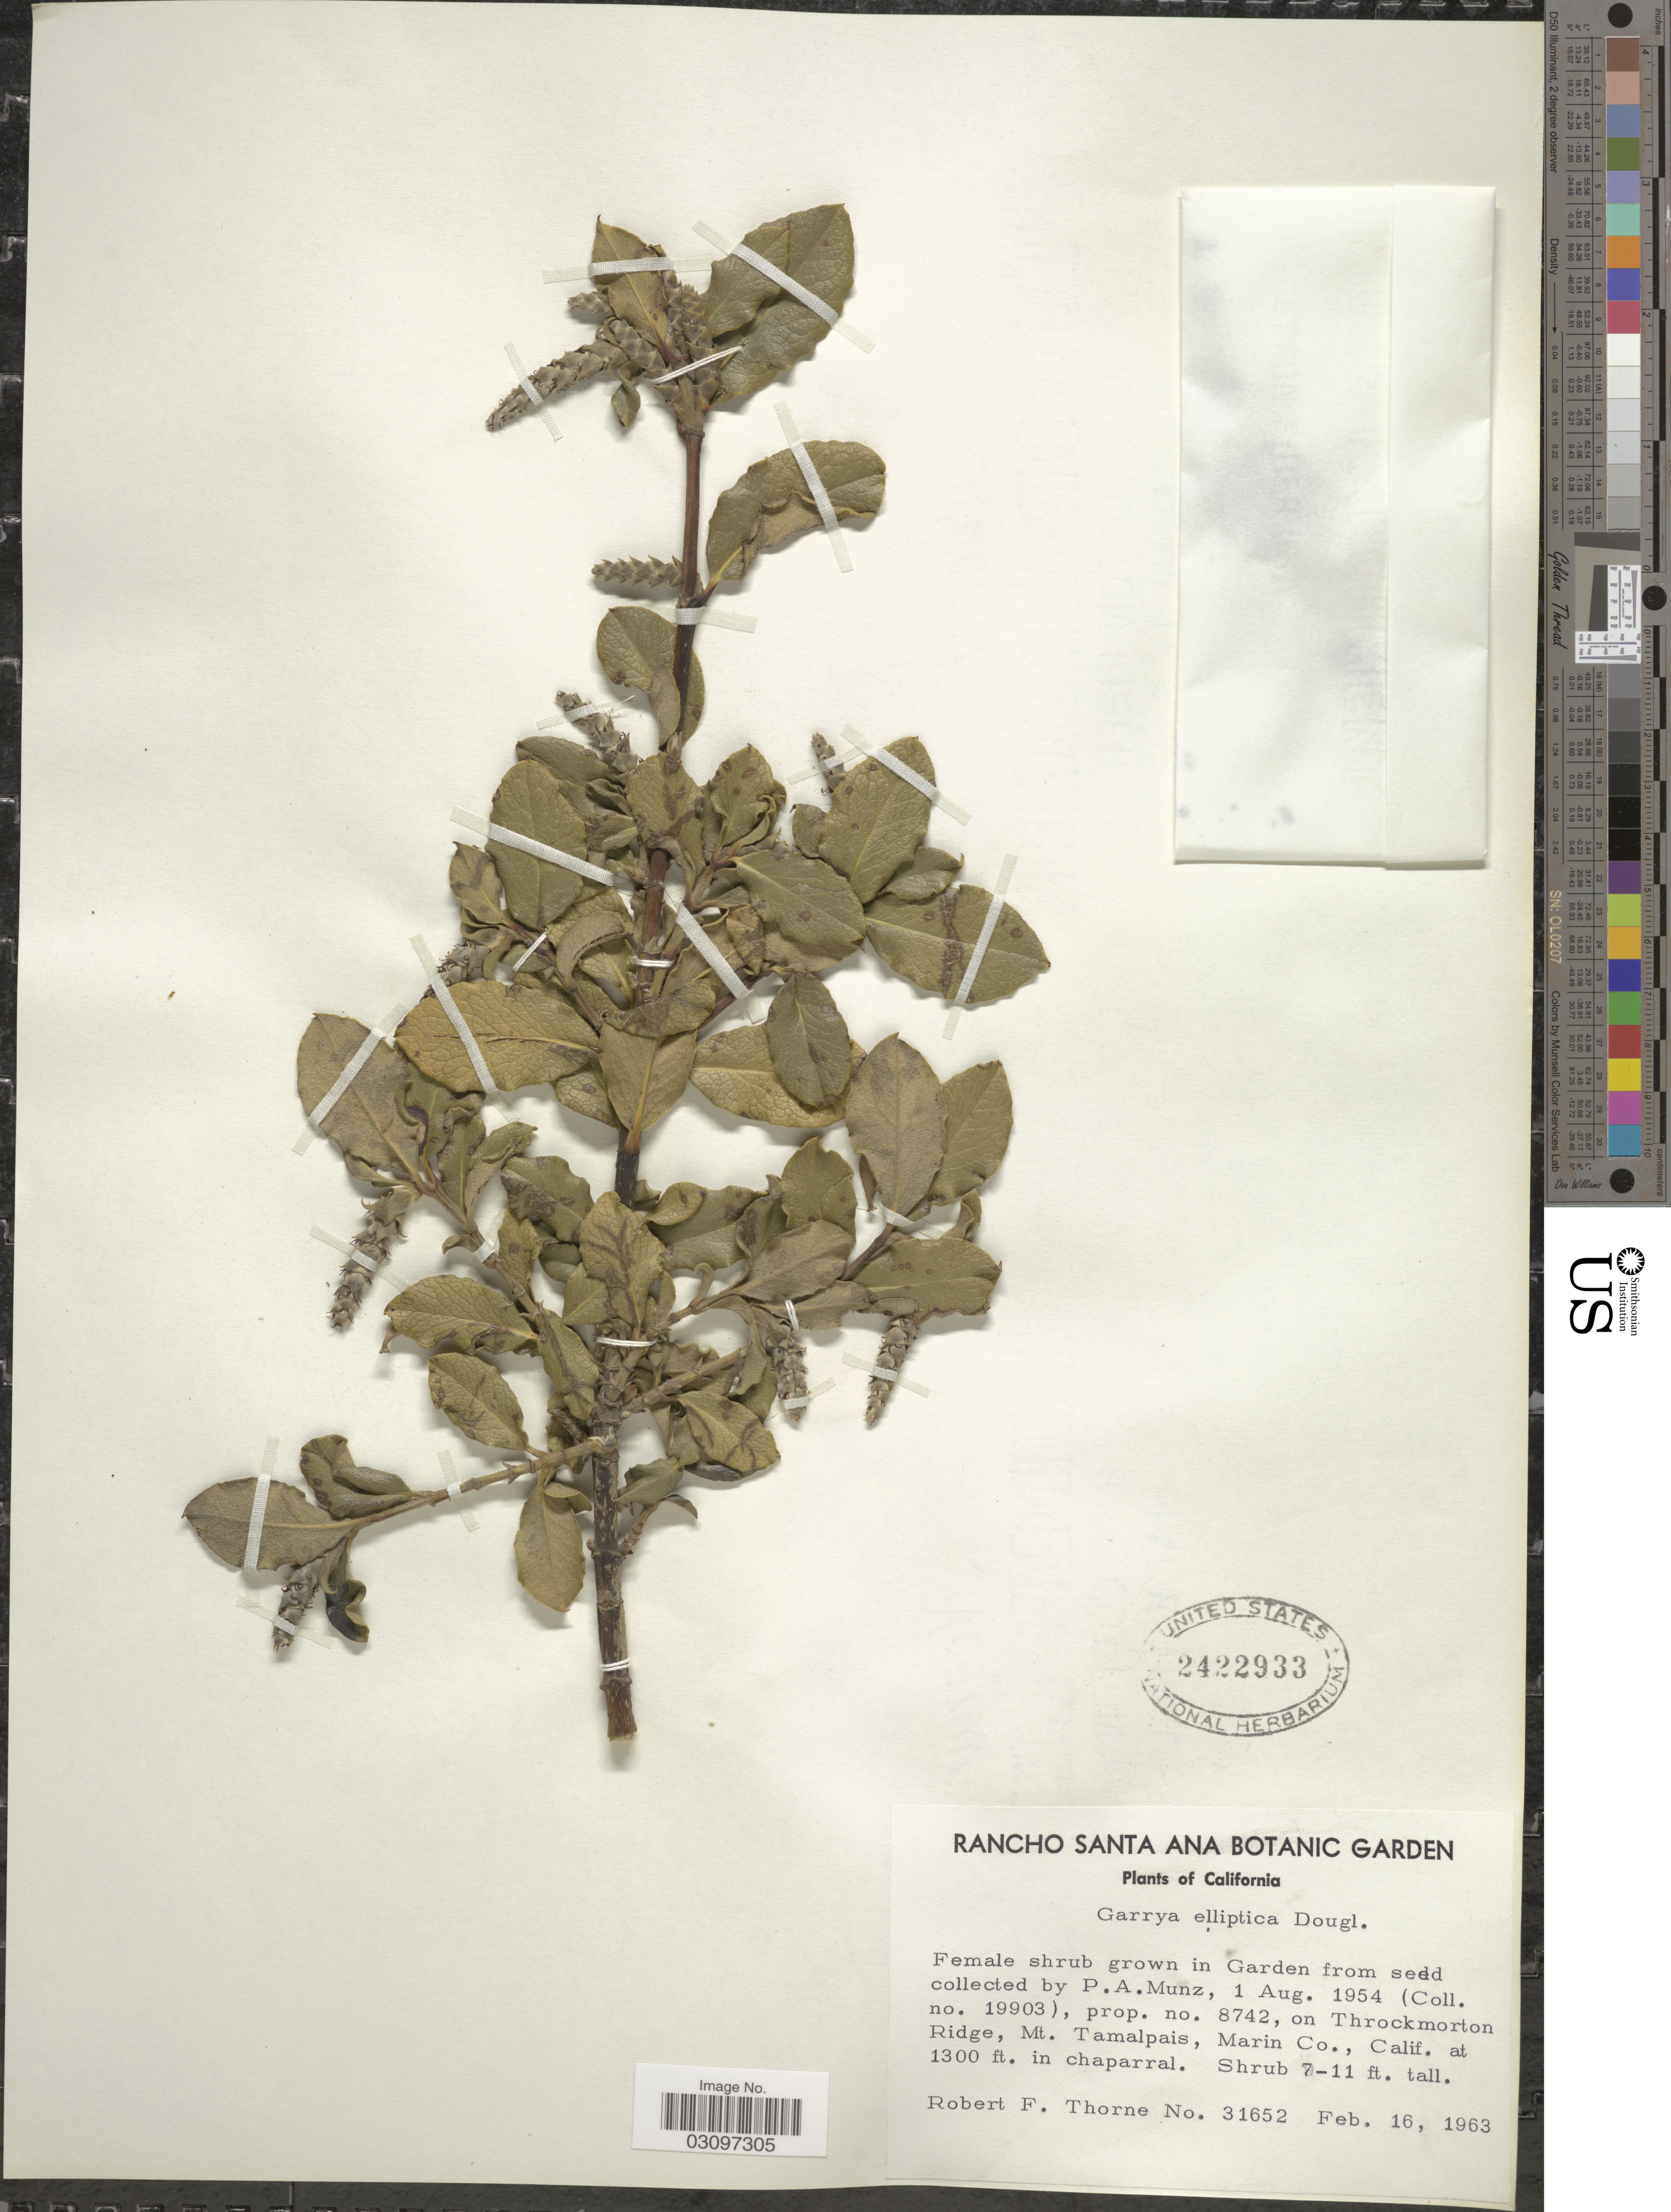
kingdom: Plantae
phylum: Tracheophyta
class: Magnoliopsida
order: Garryales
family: Garryaceae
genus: Garrya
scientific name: Garrya elliptica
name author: Douglas ex Lindl.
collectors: R. F. Thorne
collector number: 31652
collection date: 1963-02-16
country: United States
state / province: California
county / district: Orange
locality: Rancho Santa Ana Botanic Garden. Grown in Garden.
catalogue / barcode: US 2422933